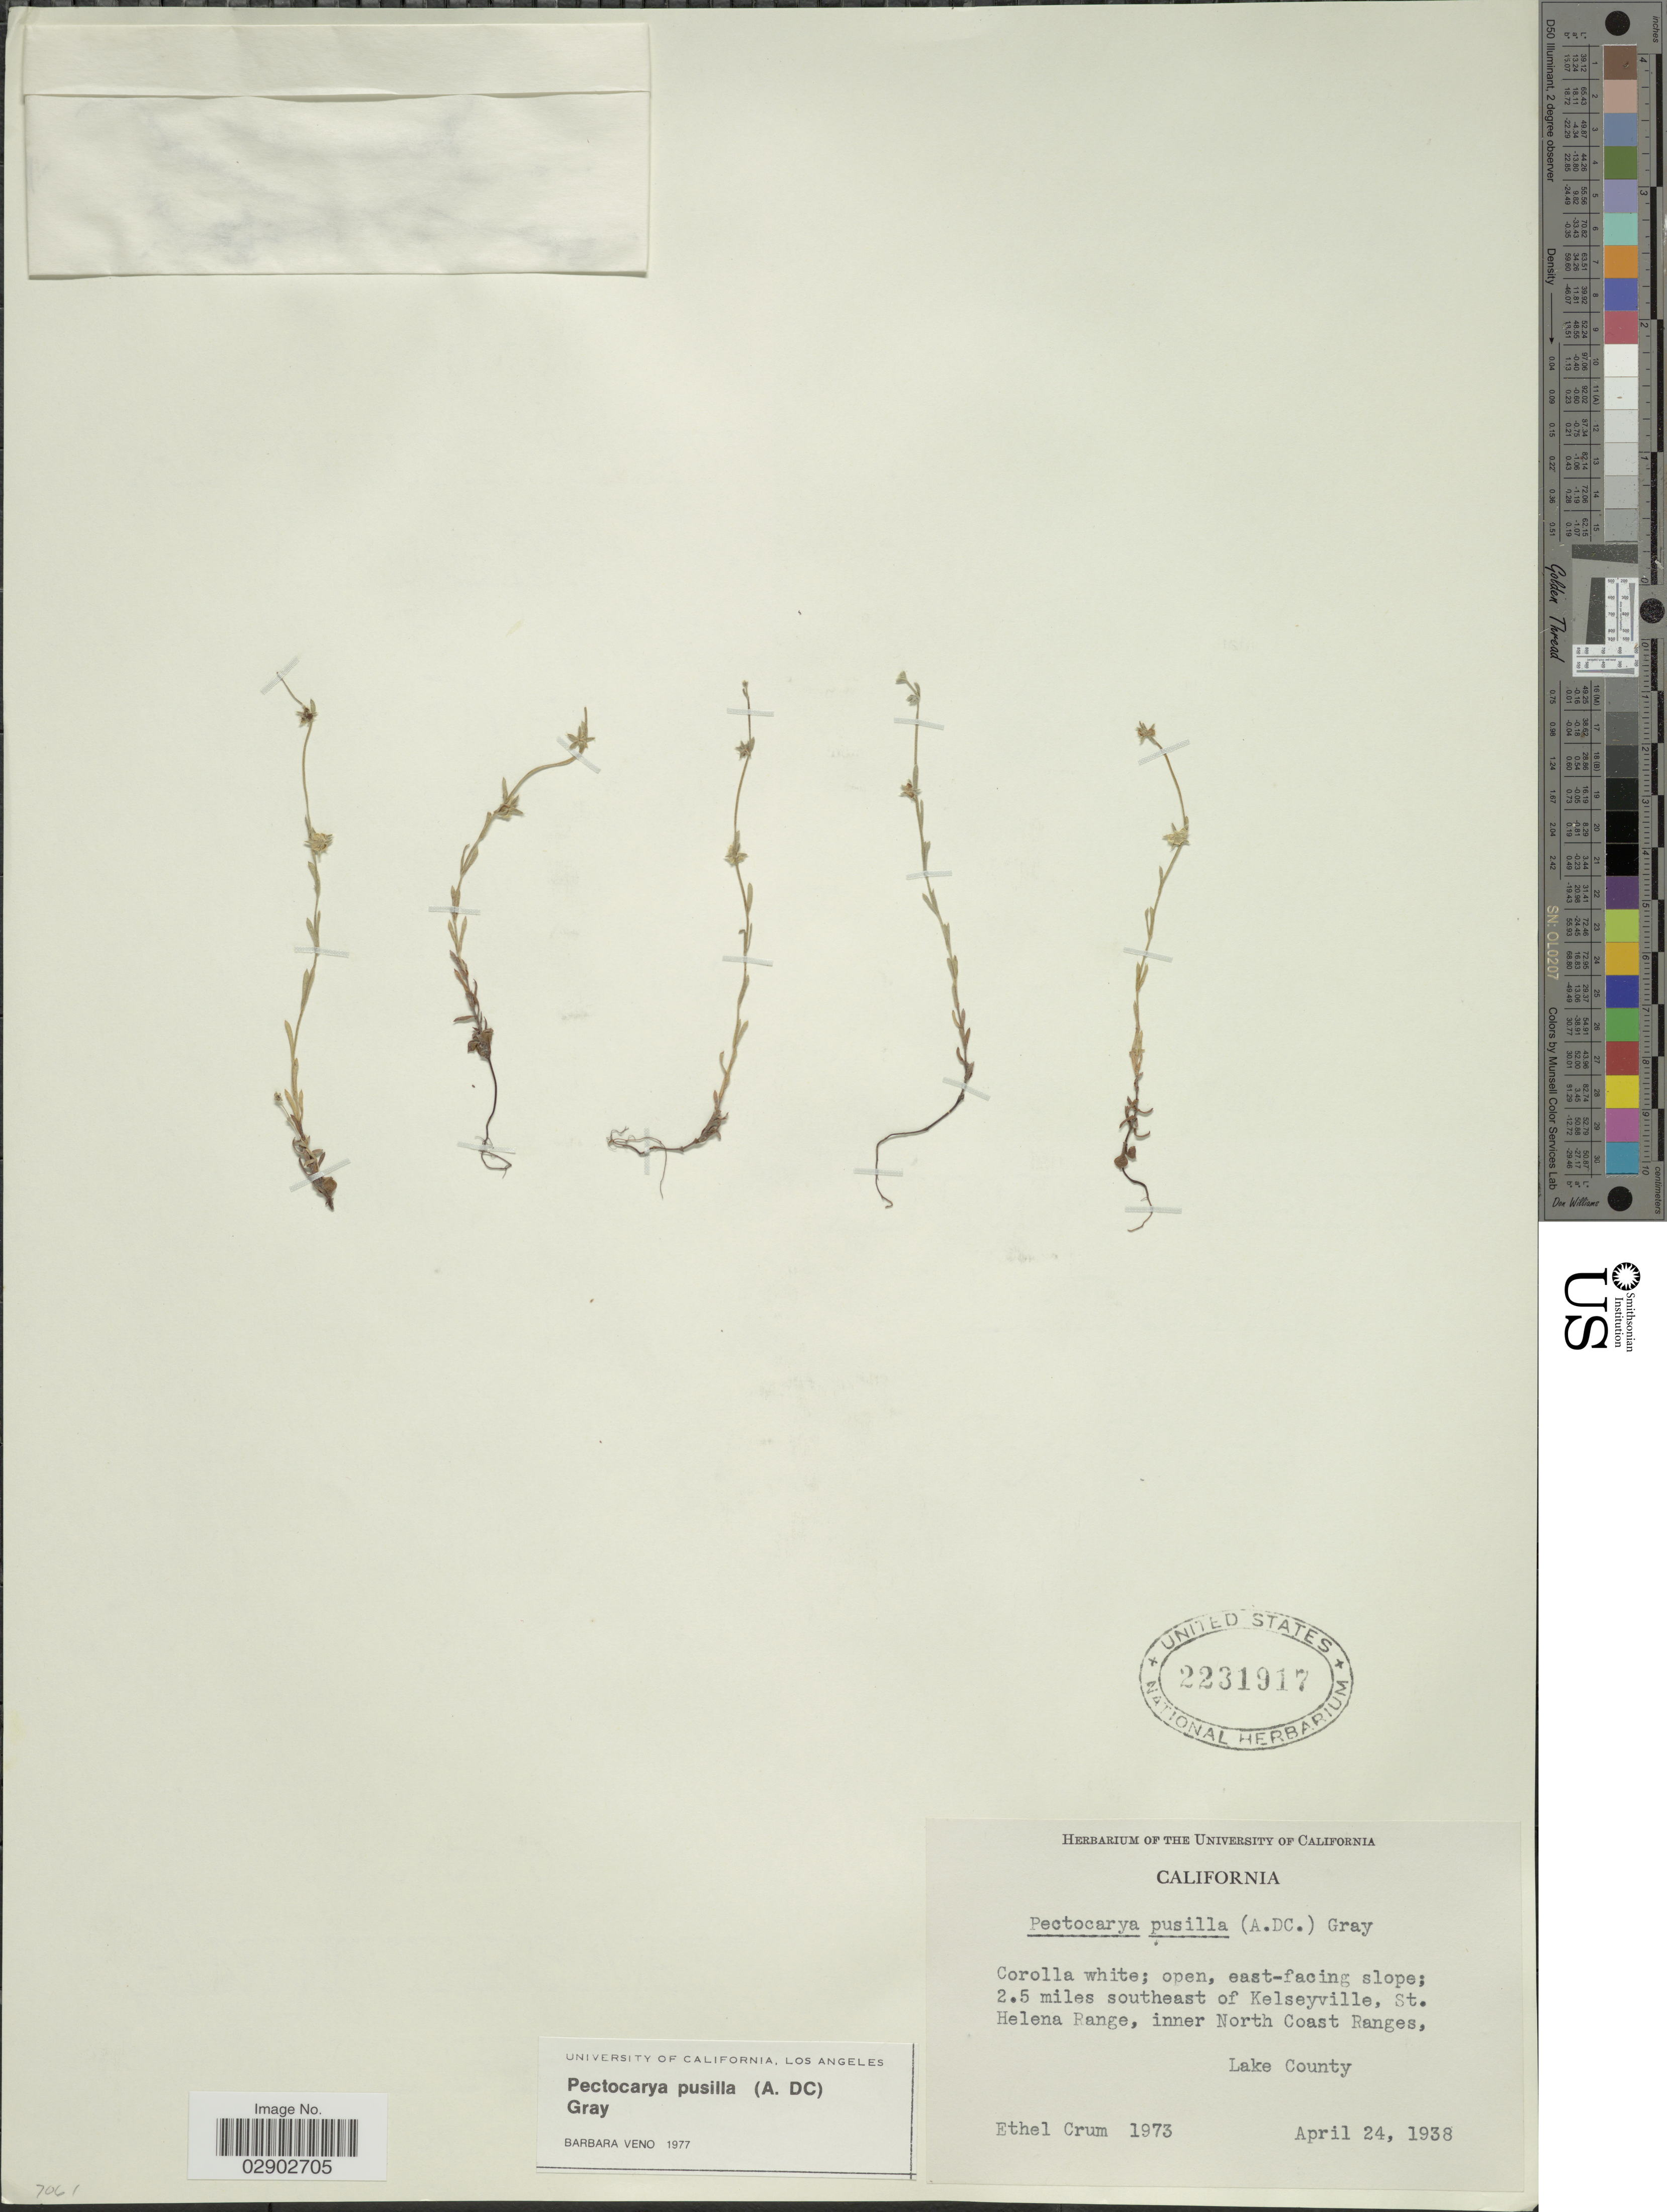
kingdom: Plantae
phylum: Tracheophyta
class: Magnoliopsida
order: Boraginales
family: Boraginaceae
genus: Pectocarya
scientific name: Pectocarya pusilla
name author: (A. DC.) A. Gray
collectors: E. K. Crum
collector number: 1973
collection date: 1938-04-24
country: United States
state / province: California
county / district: Lake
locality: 2.5 miles southeast of Kelseyville, St. Helena Range, inner North Coast Ranges, Lake County.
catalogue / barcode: US 2231917